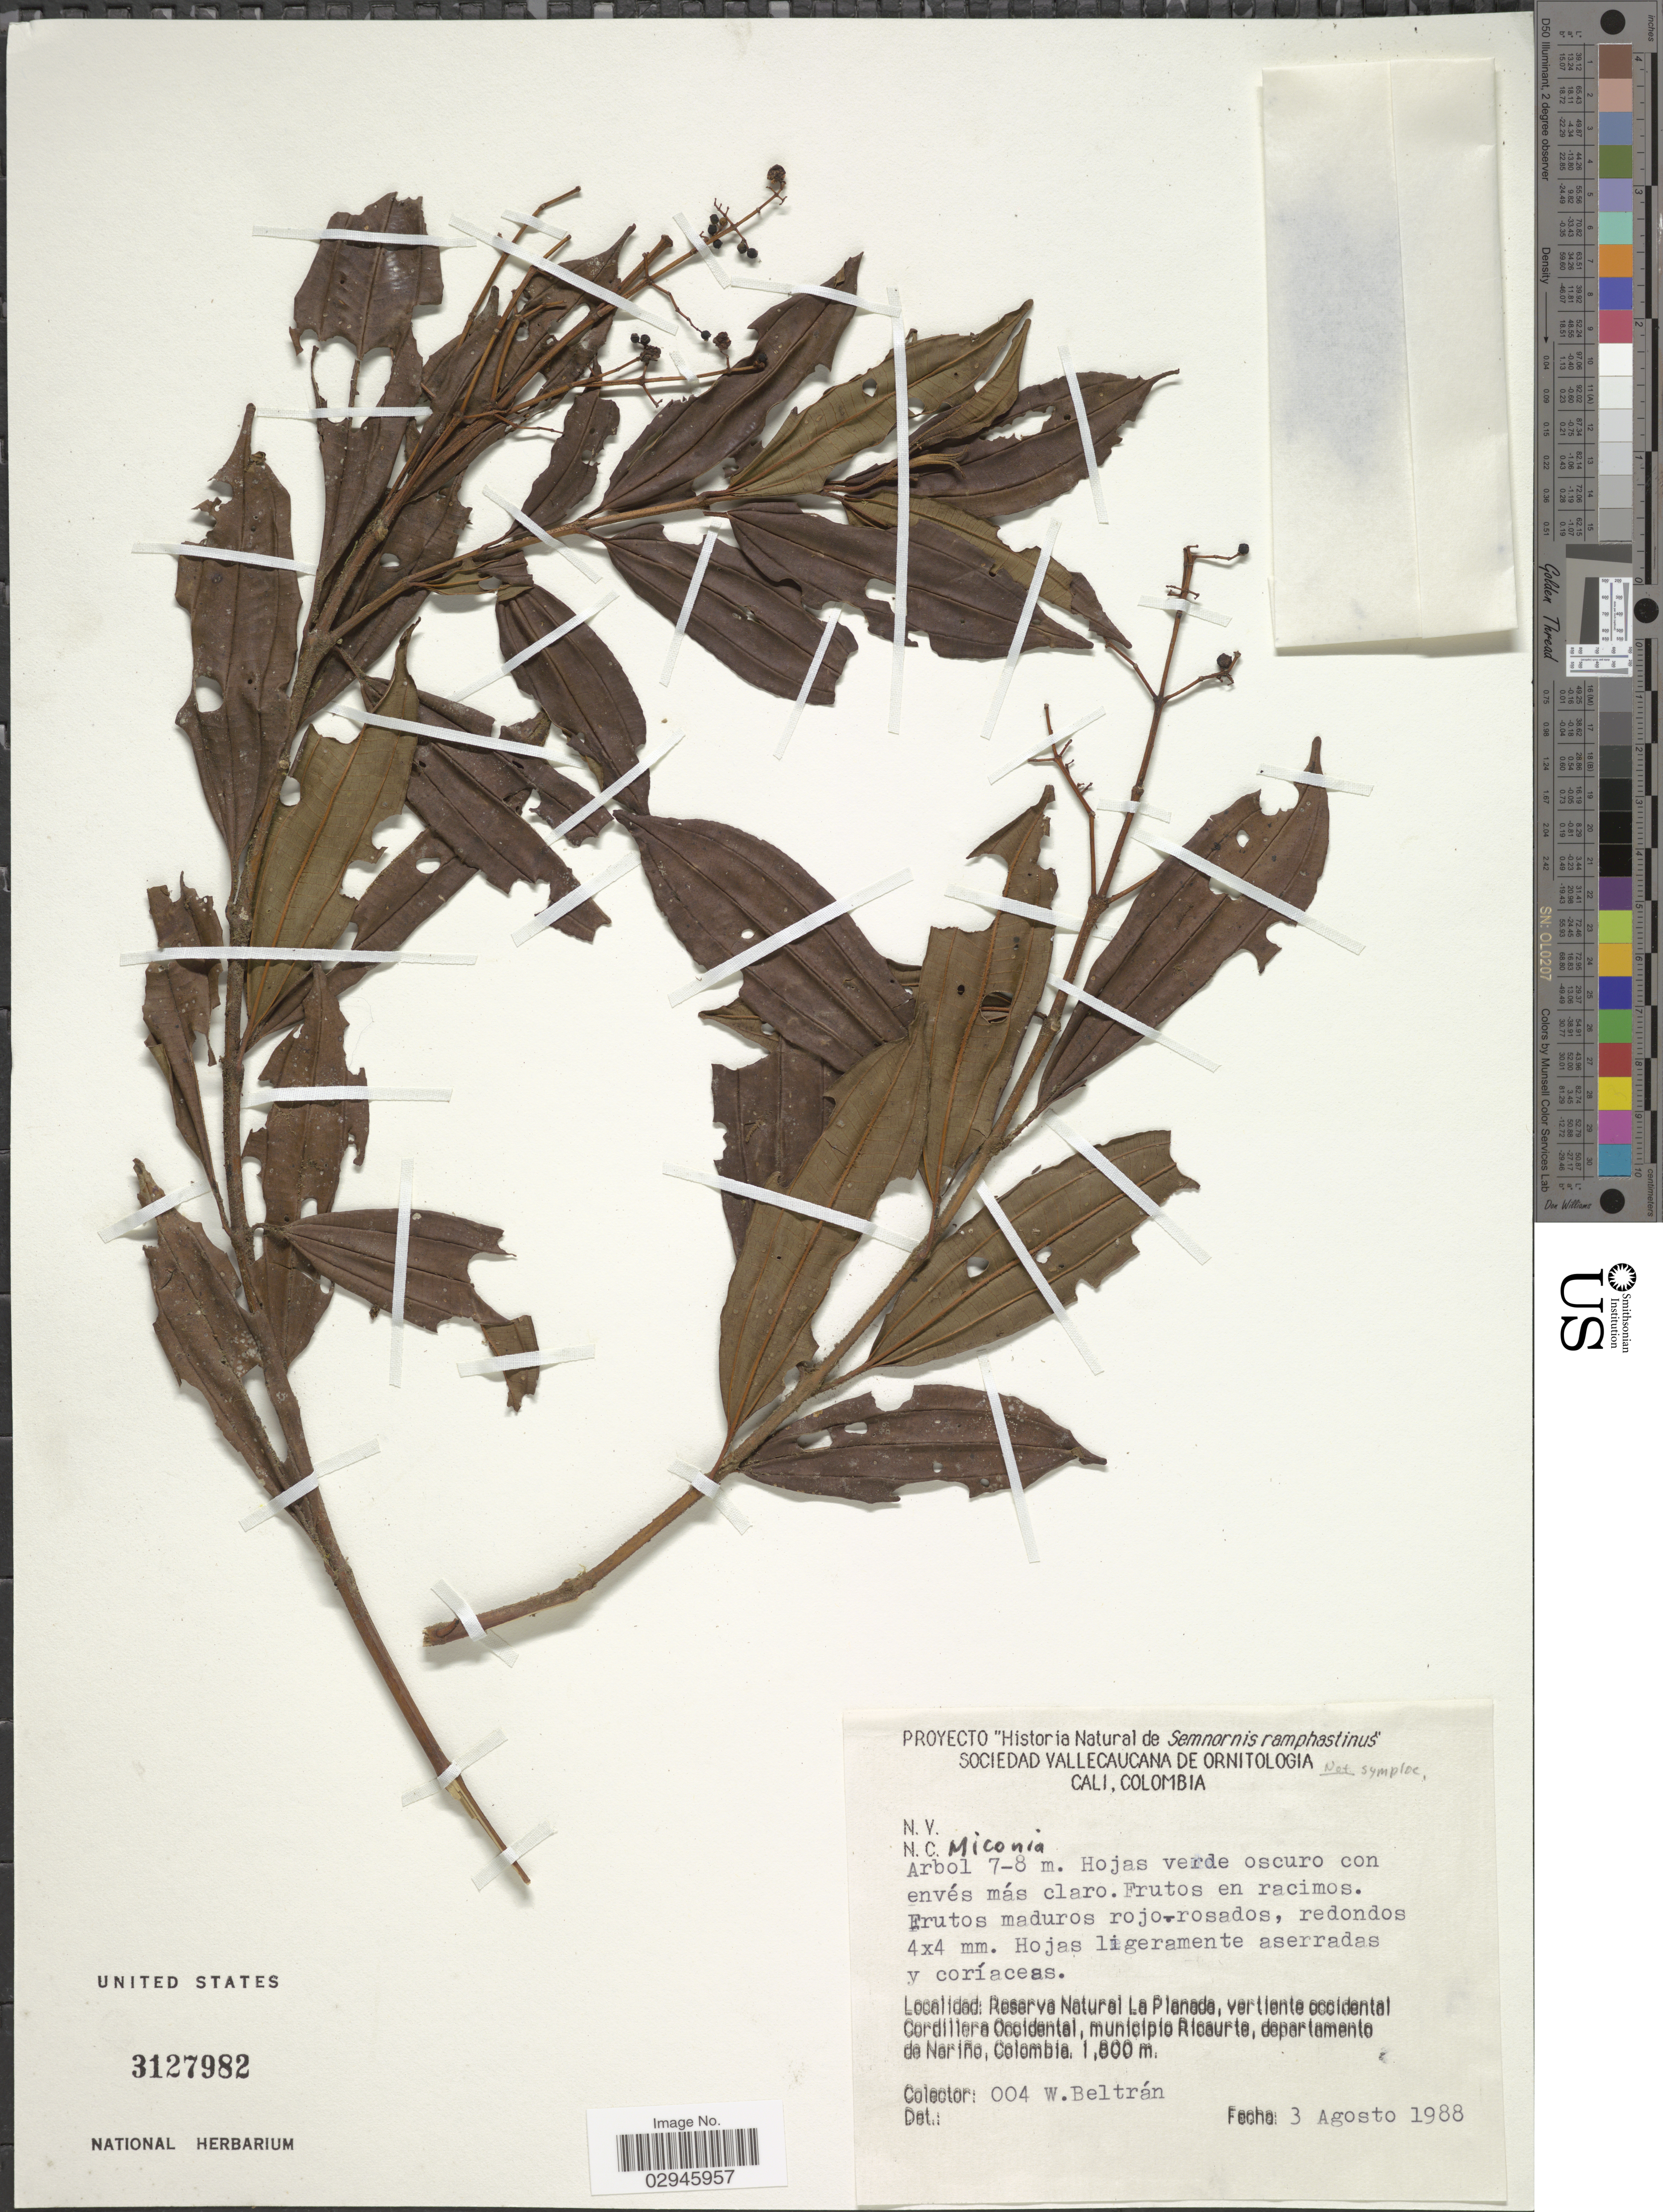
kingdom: Plantae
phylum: Tracheophyta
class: Magnoliopsida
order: Myrtales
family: Melastomataceae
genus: Miconia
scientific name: Miconia sp.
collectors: W. Beltran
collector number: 004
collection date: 1988-08-03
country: Colombia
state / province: Nariño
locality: Reserva Natural La Planada, vertiente occidental Cordillera Occidental, municipio Ricaurte, departamento de Nariño.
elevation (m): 1800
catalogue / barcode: US 3127982